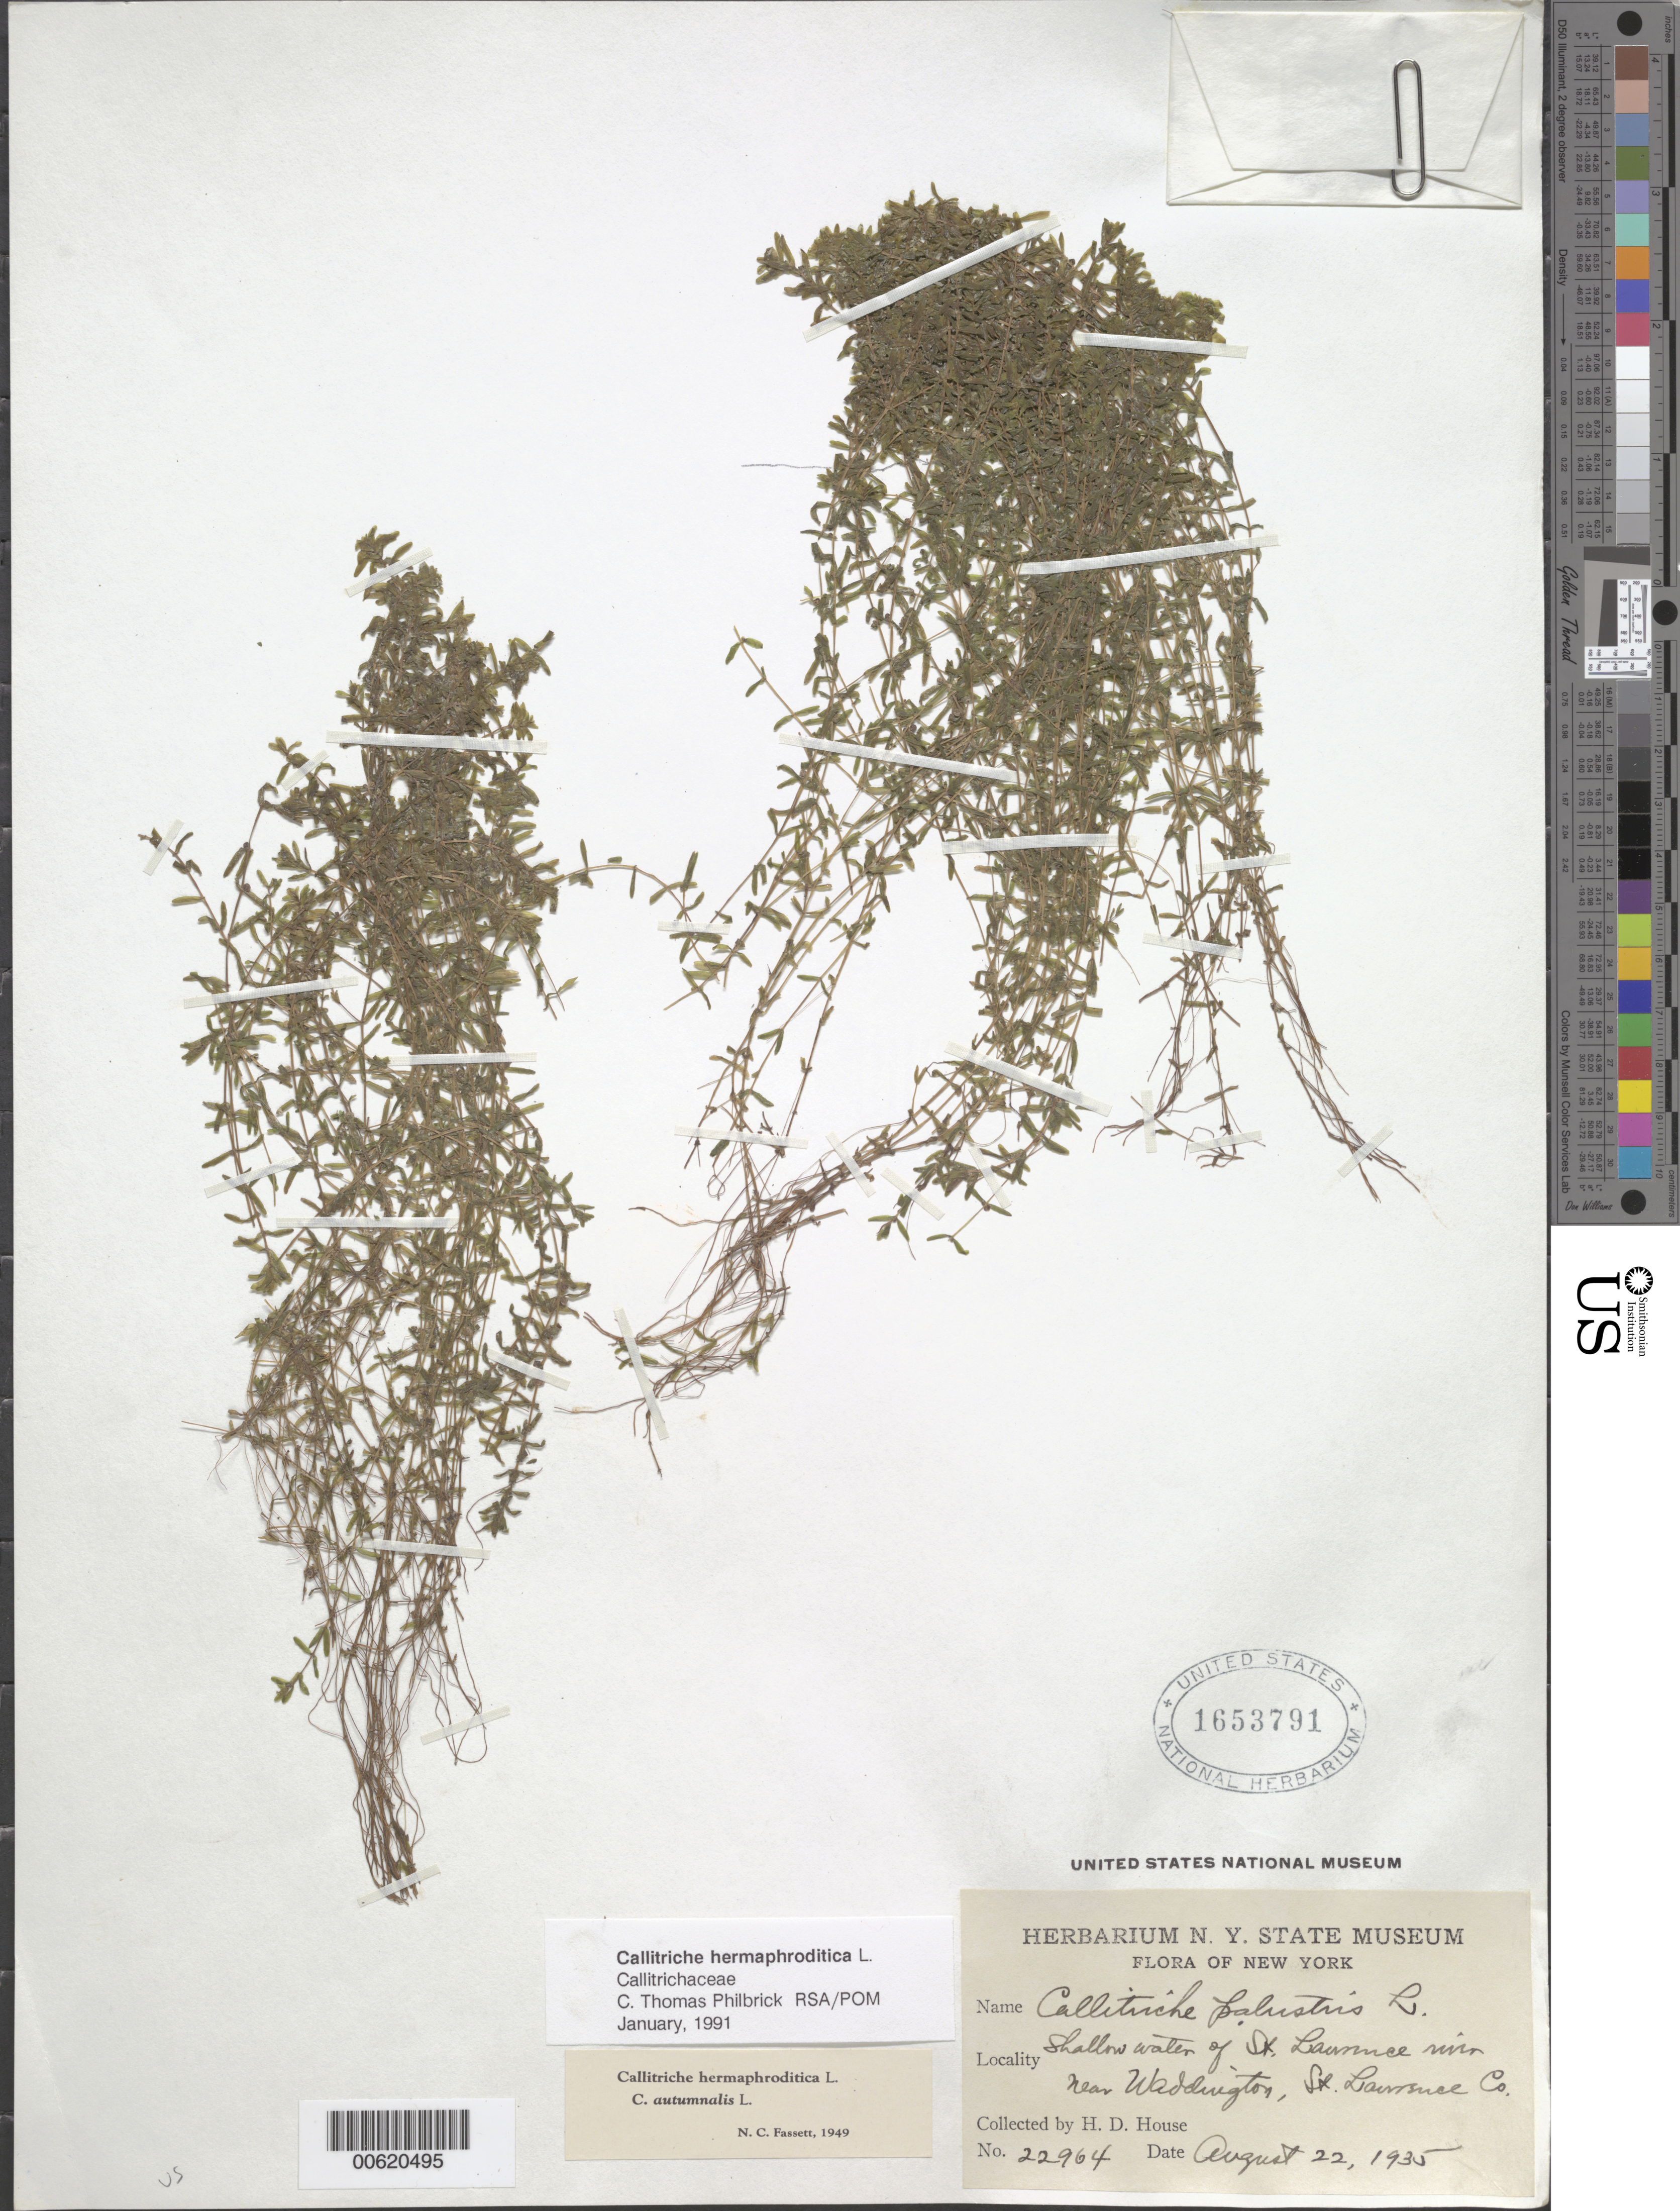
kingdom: Plantae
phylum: Tracheophyta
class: Magnoliopsida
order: Lamiales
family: Plantaginaceae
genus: Callitriche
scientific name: Callitriche hermaphroditica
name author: L.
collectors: H. D. House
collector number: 22964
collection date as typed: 22 Aug 1935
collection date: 1935-08-22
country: United States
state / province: New York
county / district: St. Lawrence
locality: Near Waddington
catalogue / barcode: US 1653791